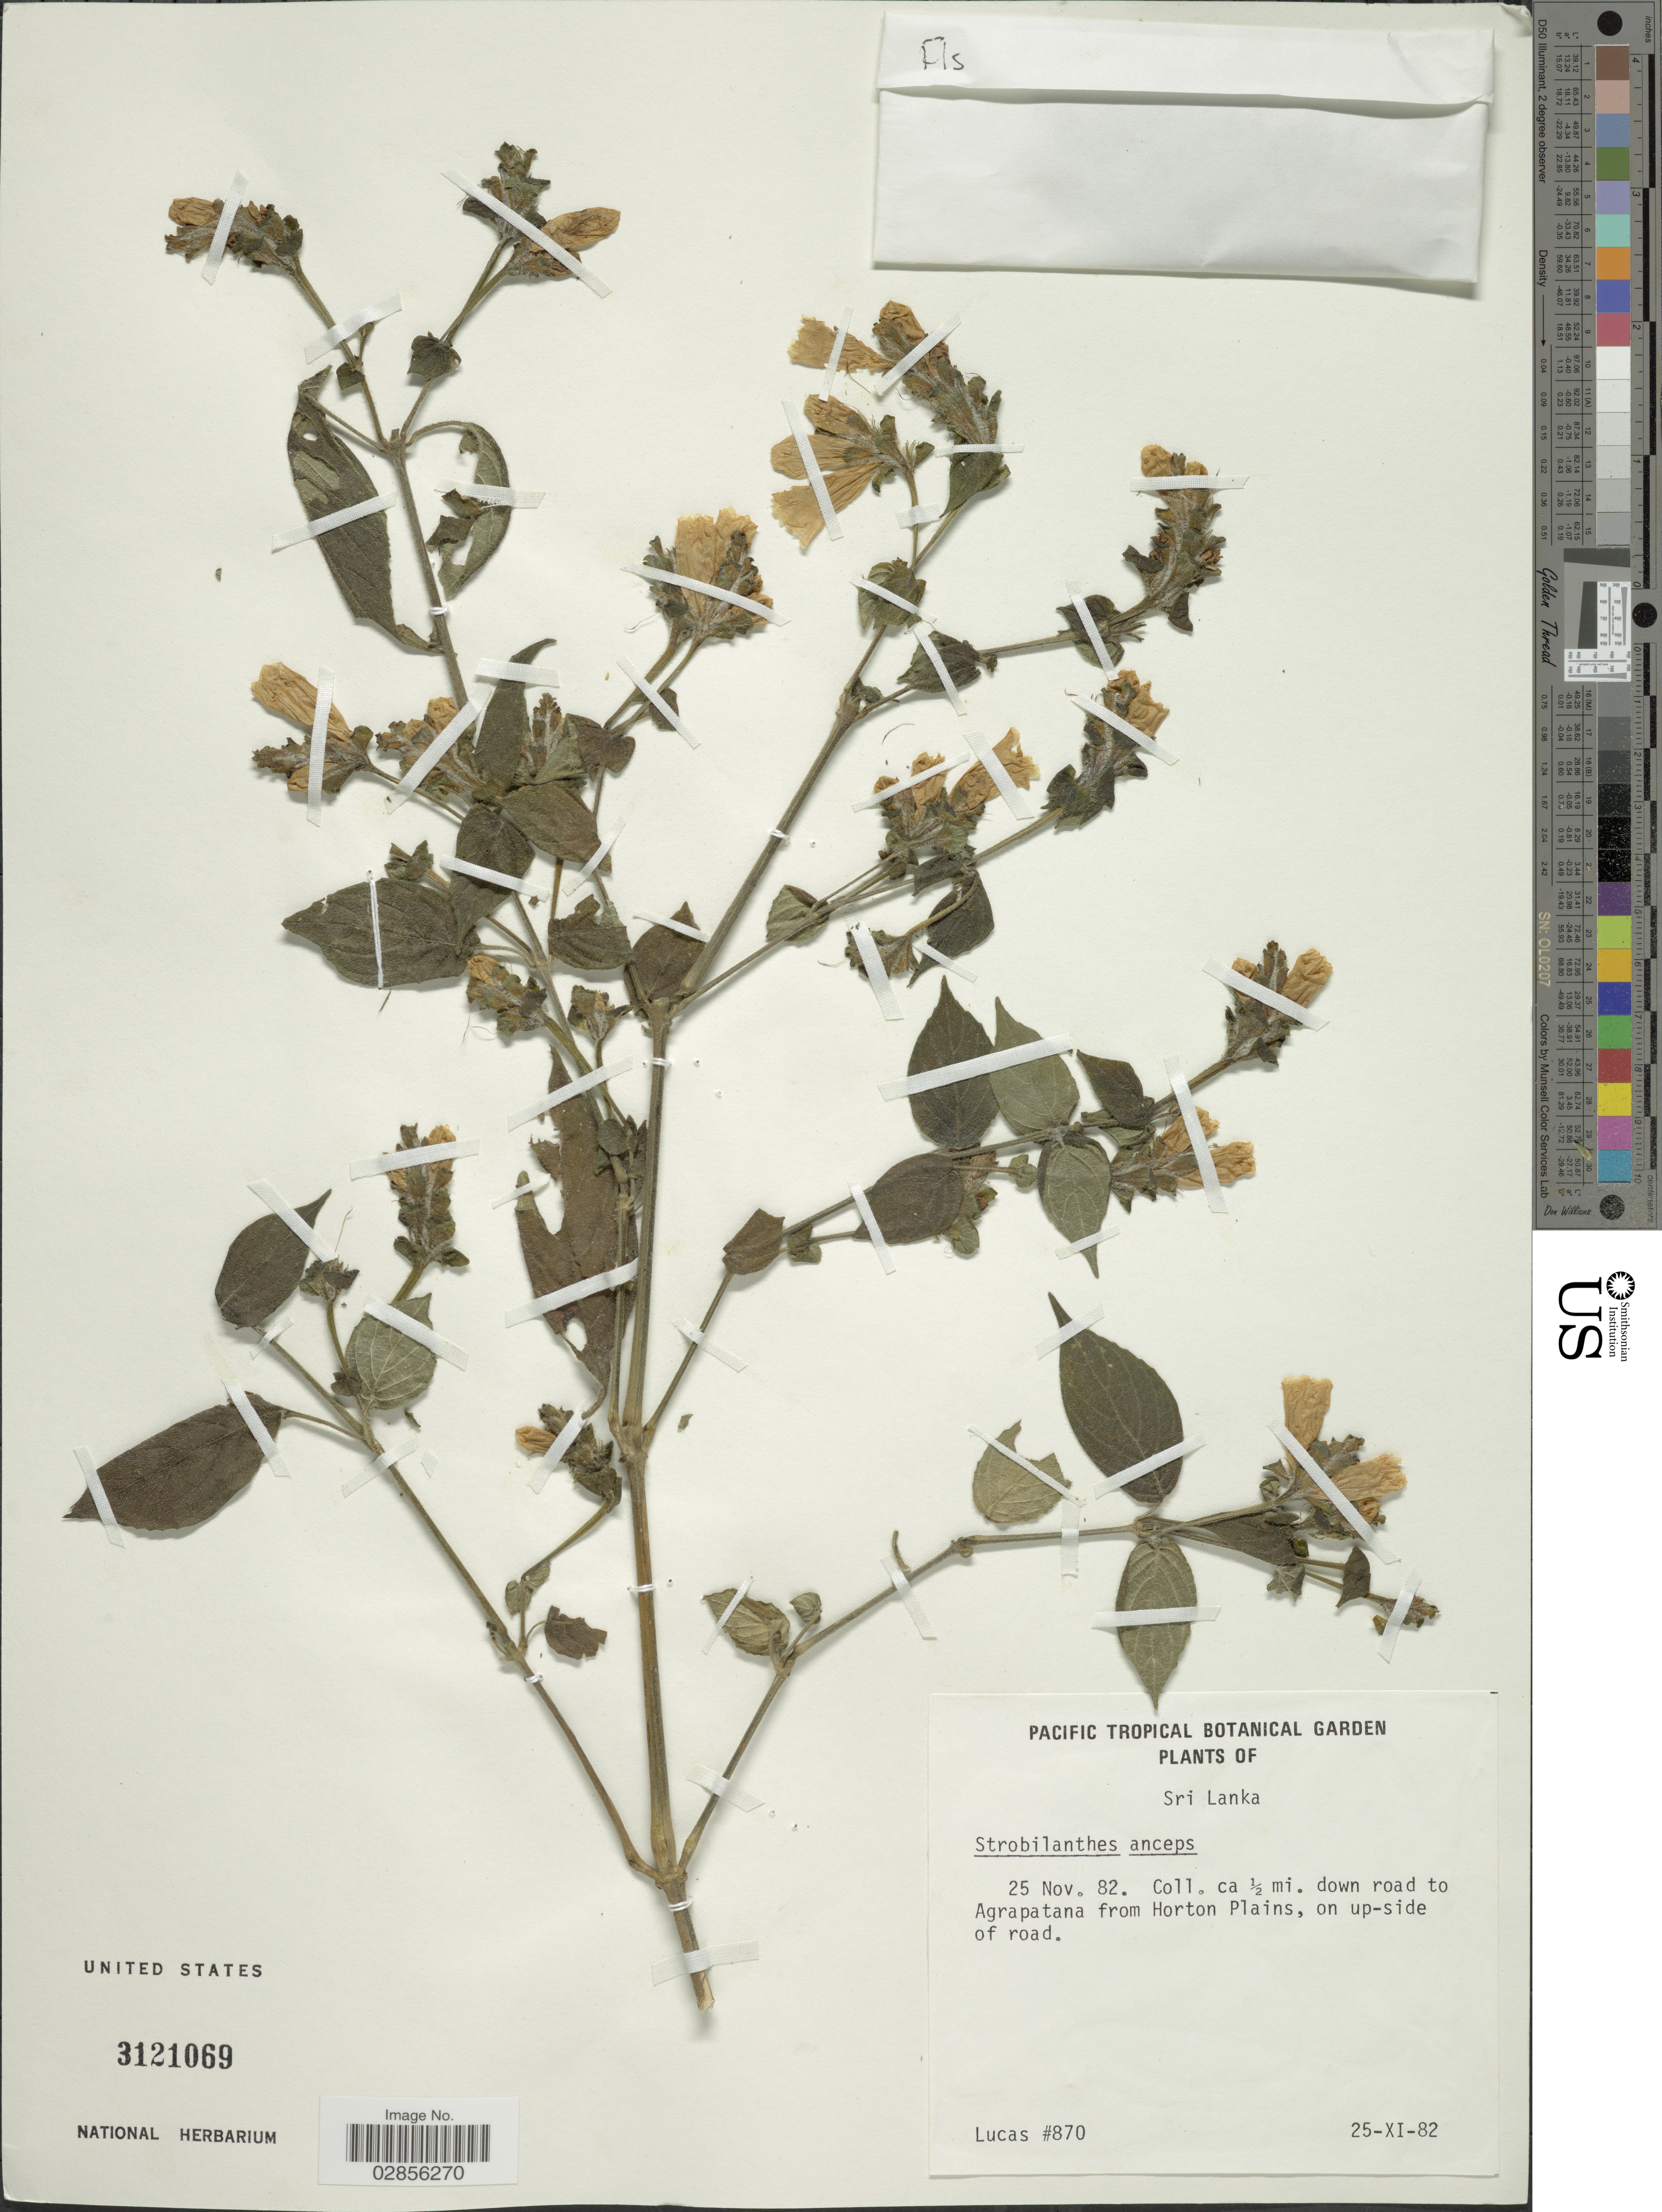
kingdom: Plantae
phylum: Tracheophyta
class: Magnoliopsida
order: Lamiales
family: Acanthaceae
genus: Strobilanthes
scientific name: Strobilanthes anceps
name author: Nees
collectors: Lucas, --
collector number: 870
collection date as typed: Transcribed d/m/y: 25/11/82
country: Sri Lanka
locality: Ca ½ mi. down road to Agrapatana from Horton Plains, on up-side of road.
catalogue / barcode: US 3121069